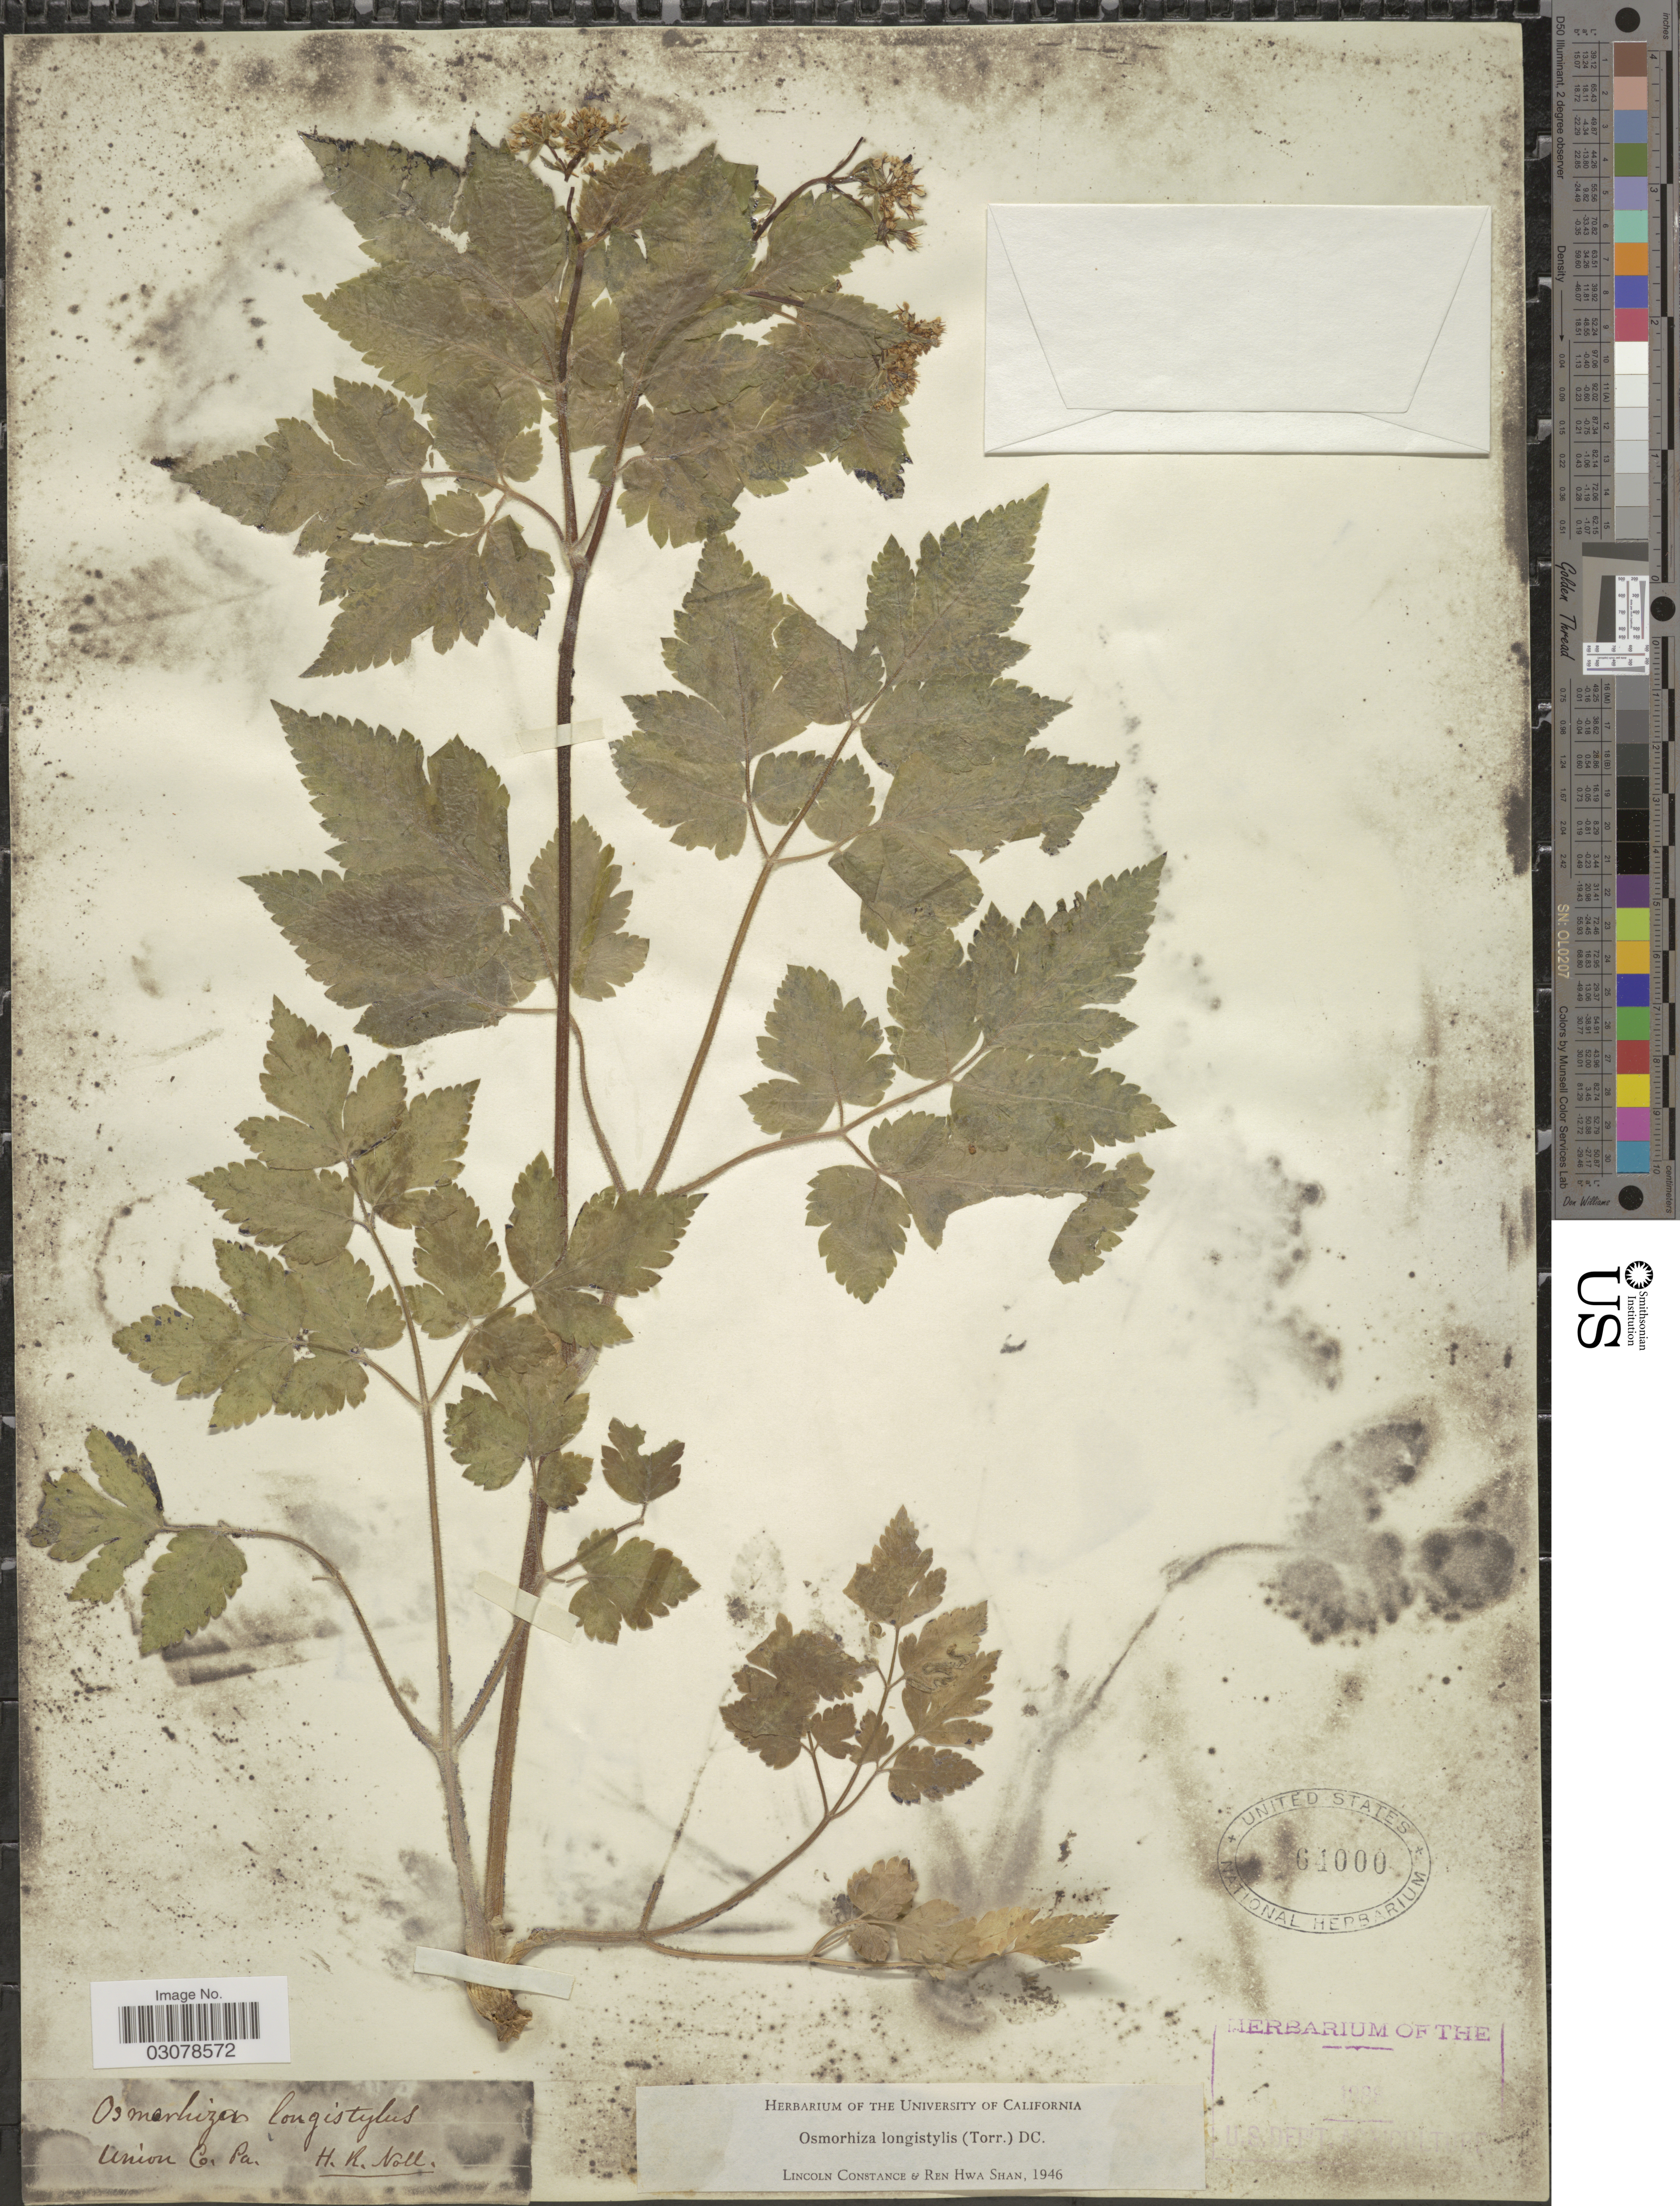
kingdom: Plantae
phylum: Tracheophyta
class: Magnoliopsida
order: Apiales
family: Apiaceae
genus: Osmorhiza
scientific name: Osmorhiza longistylis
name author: (Torr.) DC.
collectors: H. Noll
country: United States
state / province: Pennsylvania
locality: Union Co.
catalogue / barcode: US 64000